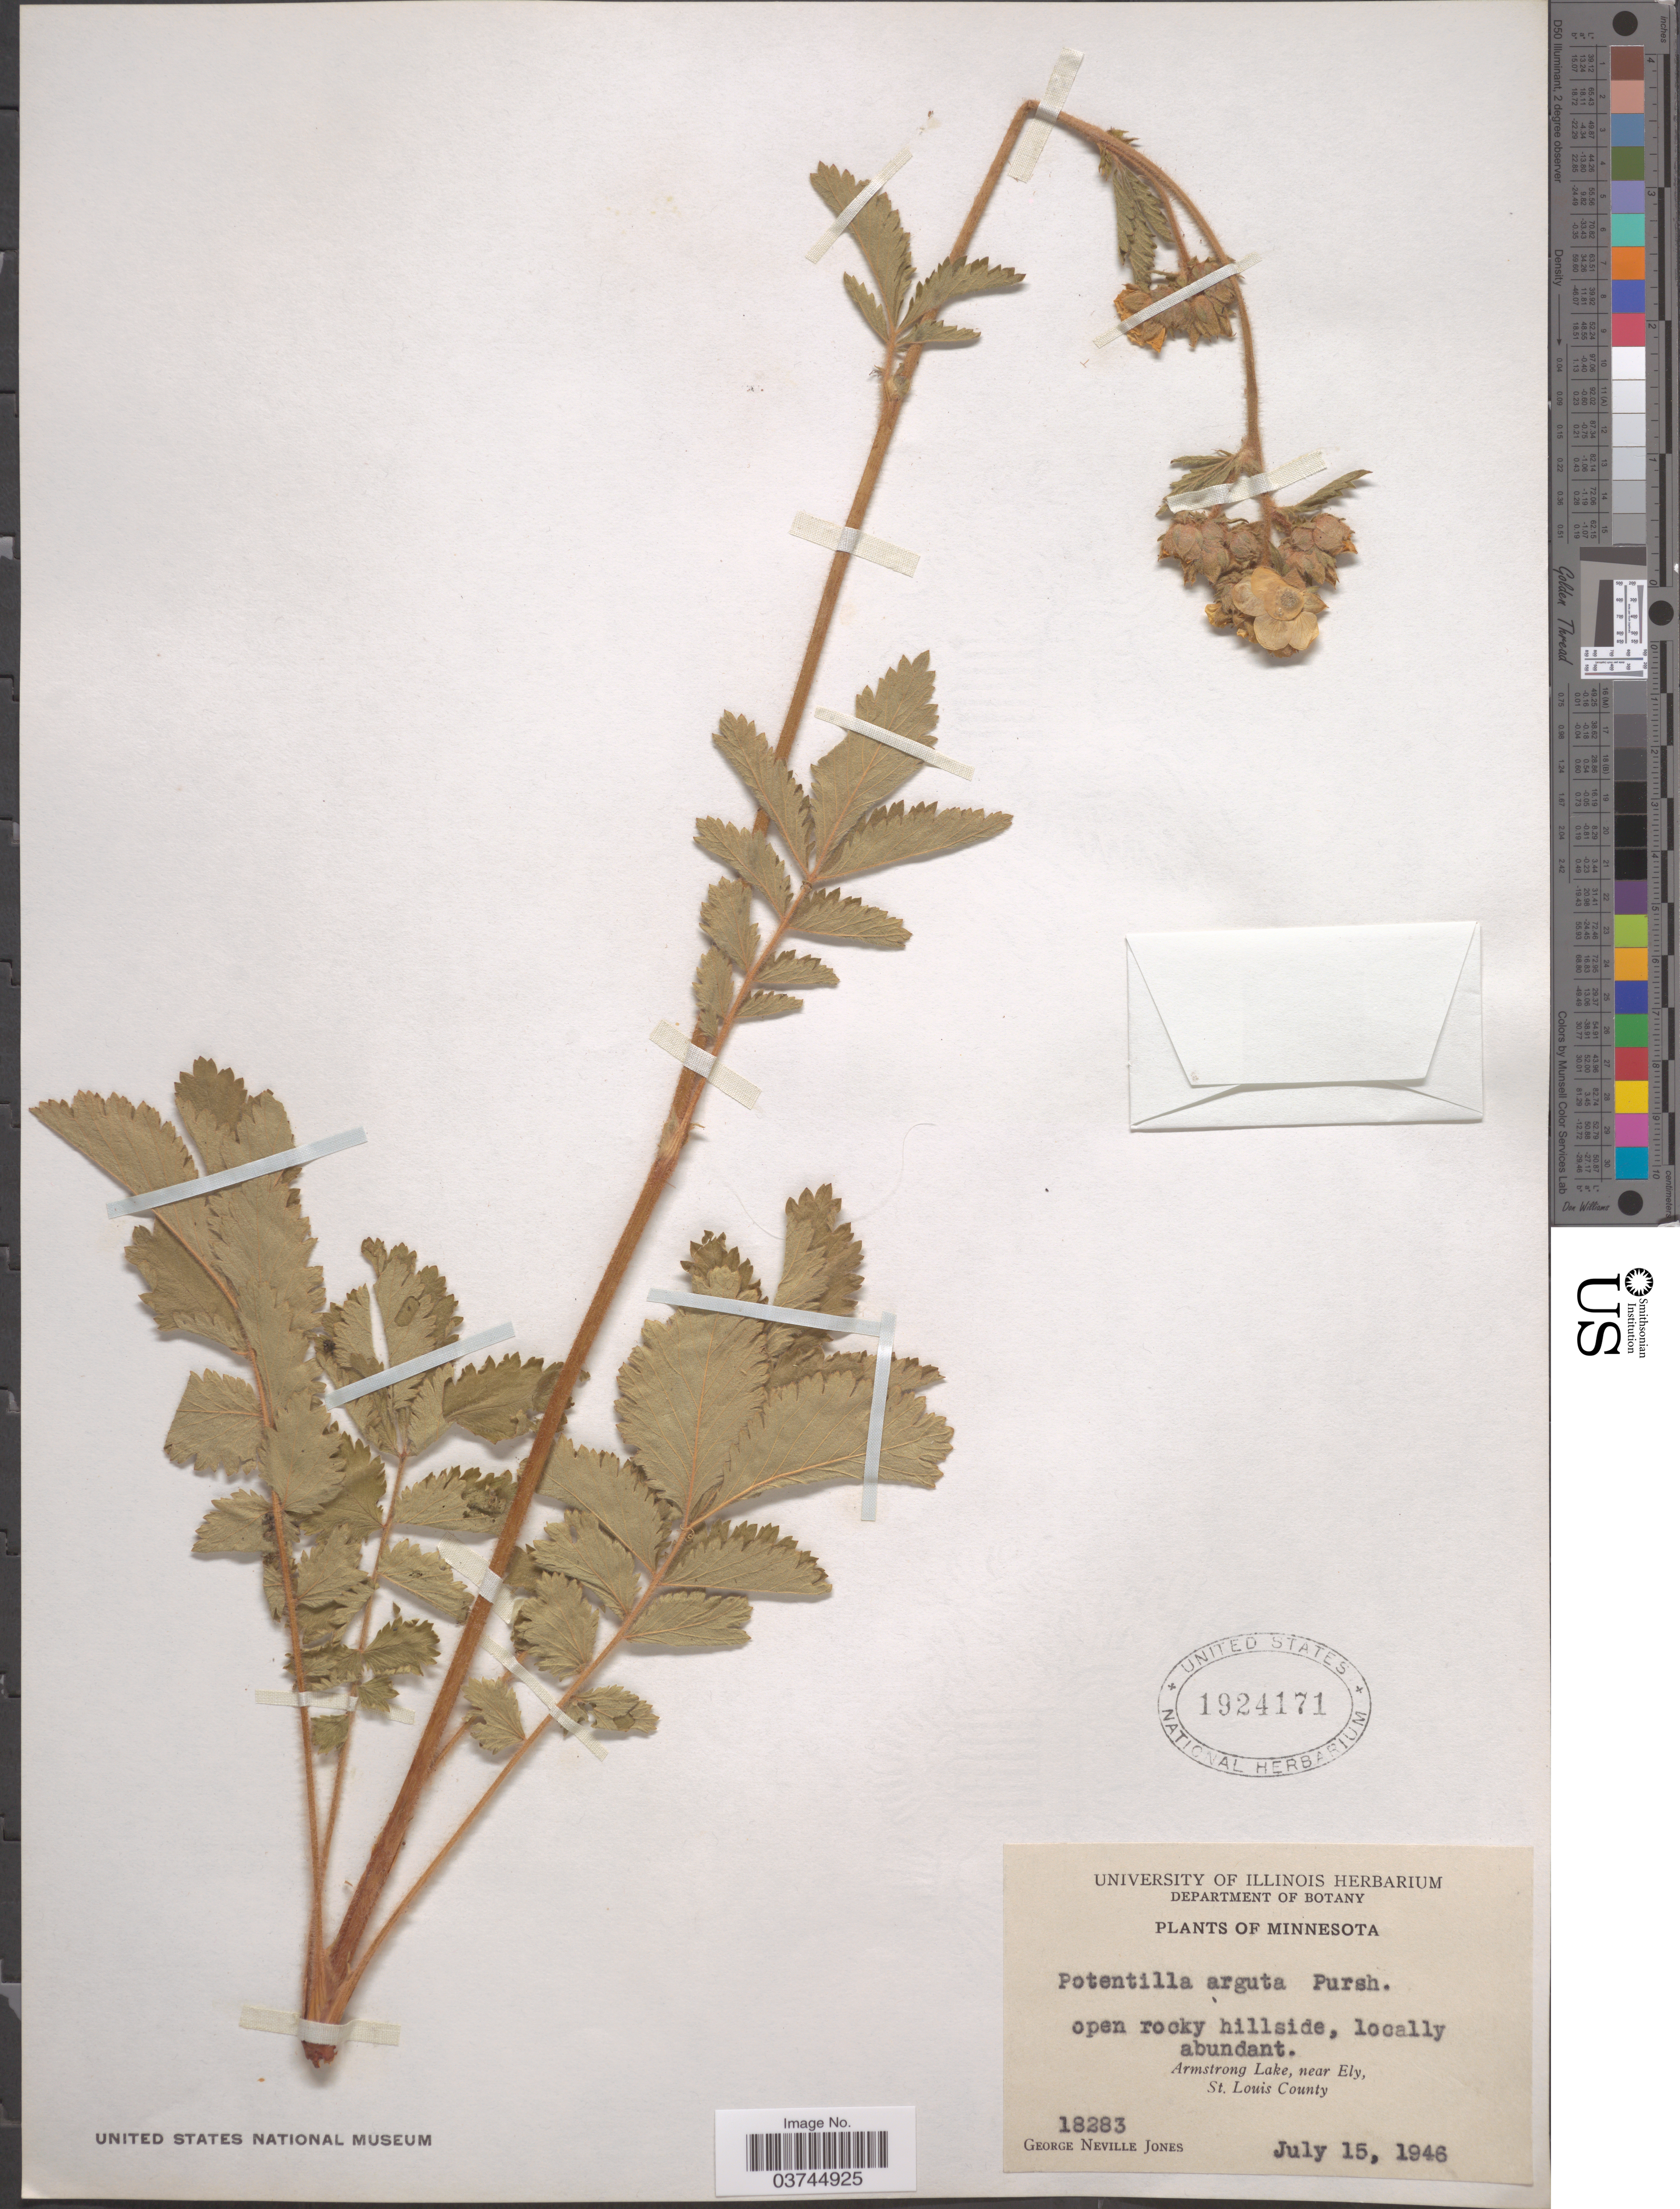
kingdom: Plantae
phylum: Tracheophyta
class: Magnoliopsida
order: Rosales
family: Rosaceae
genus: Drymocallis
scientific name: Drymocallis arguta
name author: (Pursh) Rydb.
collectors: G. N. Jones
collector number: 18283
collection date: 1946-07-15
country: United States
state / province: Minnesota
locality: Armstrong Lake, near Ely, St. Louis County.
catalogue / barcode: US 1924171